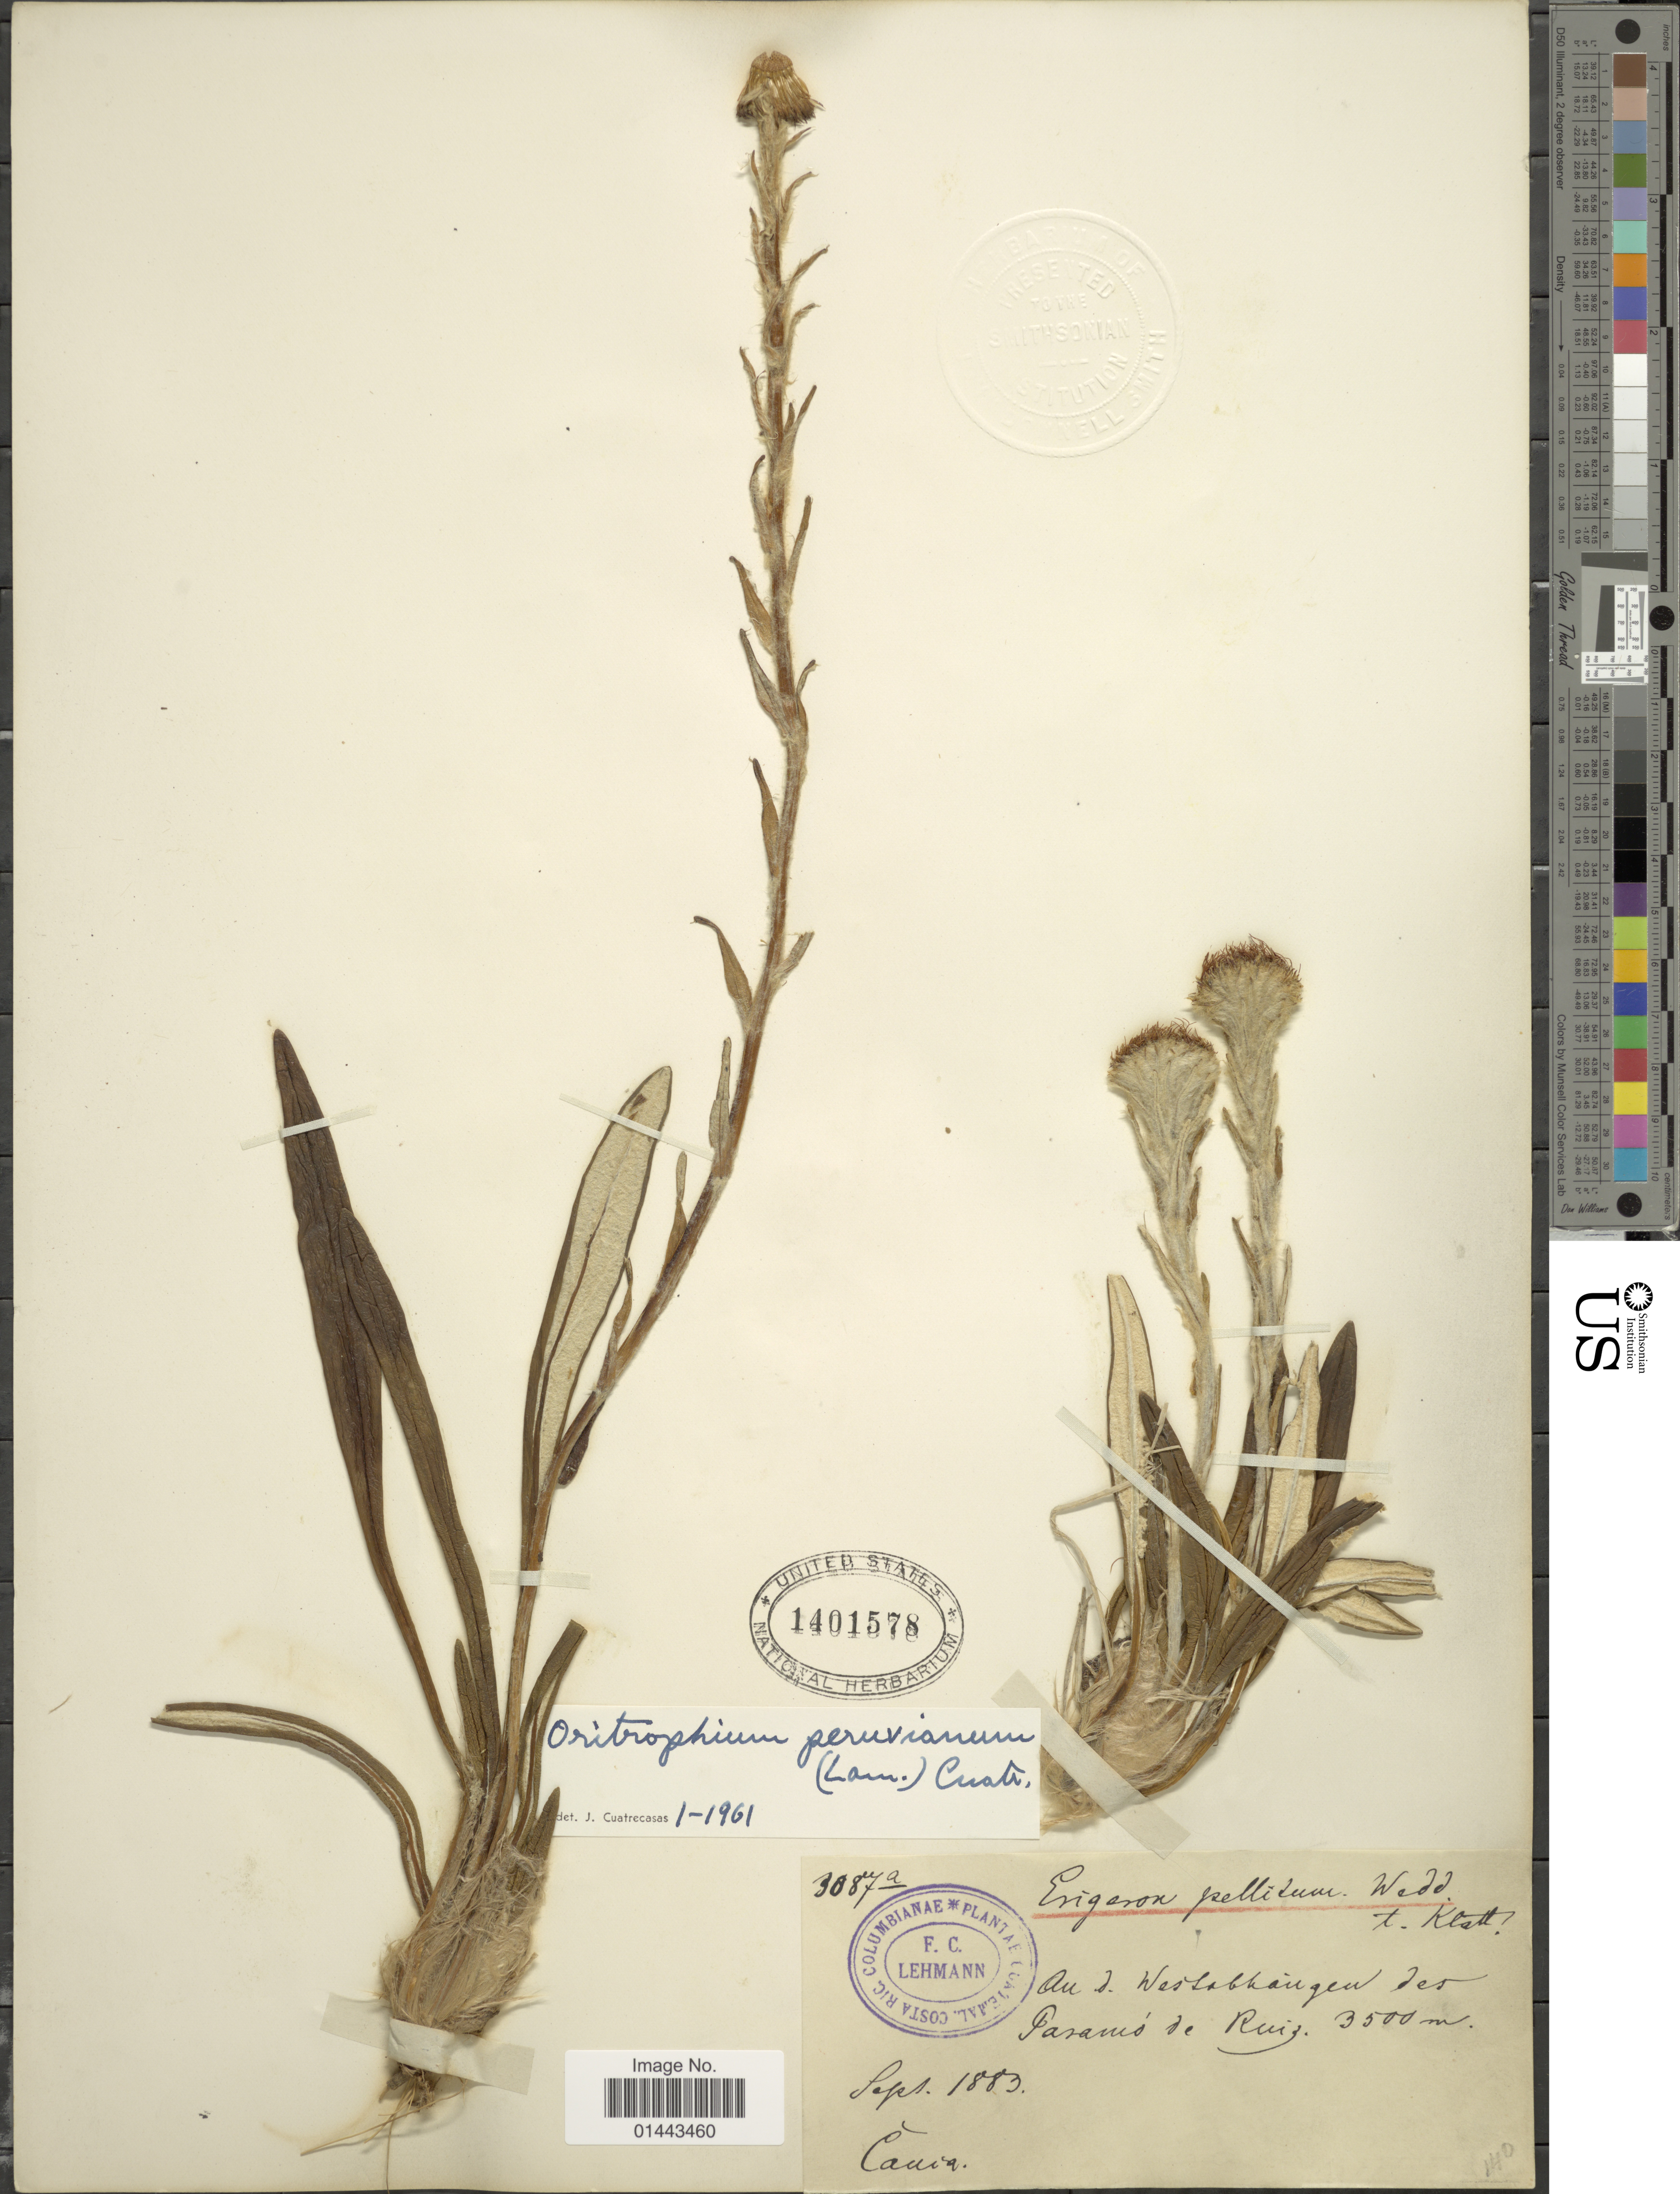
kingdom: Plantae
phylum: Tracheophyta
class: Magnoliopsida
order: Asterales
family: Asteraceae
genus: Oritrophium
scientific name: Oritrophium peruvianum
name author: (Lam.) Cuatrec.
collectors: F. C. Lehmann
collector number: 3087a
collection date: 1883-09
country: Colombia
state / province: Cauca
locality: An d. Westabhangen des Paramo de Ruiz.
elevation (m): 3500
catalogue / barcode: US 1401578